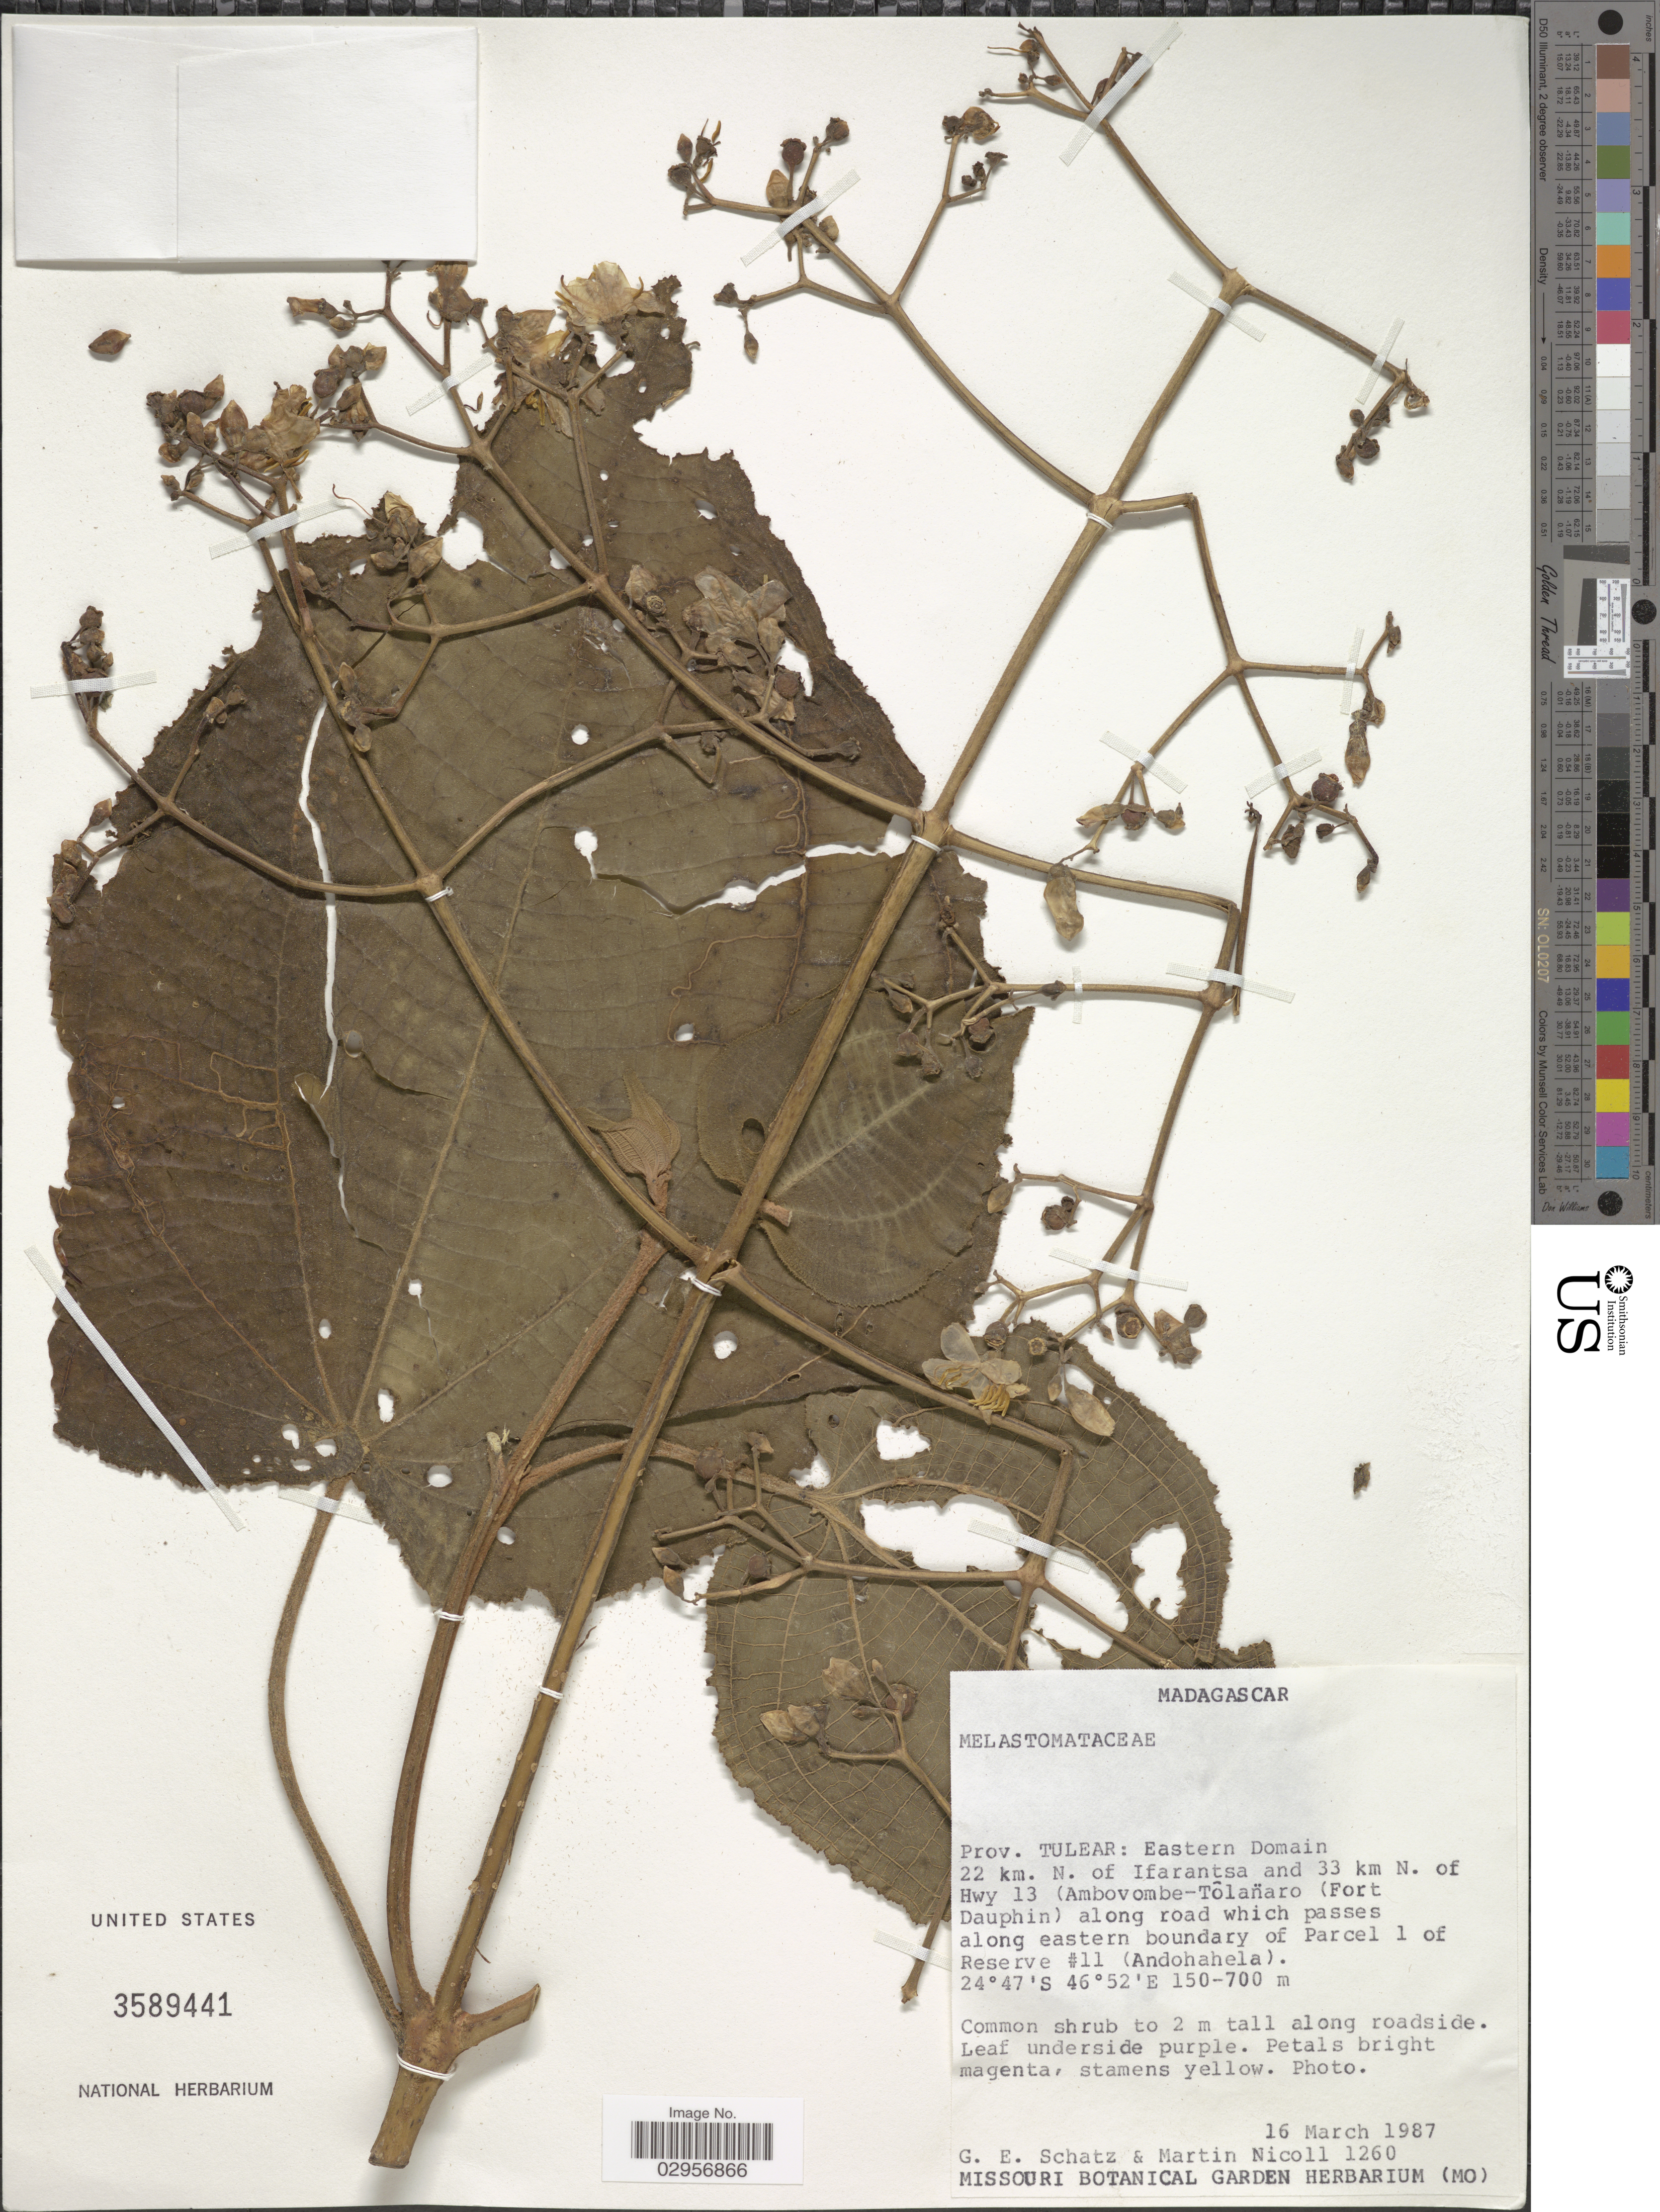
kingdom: Plantae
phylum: Tracheophyta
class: Magnoliopsida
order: Myrtales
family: Melastomataceae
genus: Gravesia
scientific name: Gravesia sp.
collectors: G. Schatz & M. Nicoll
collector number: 1260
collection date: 1987-03-16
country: Madagascar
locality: Prov. Tulear: Eastern Domain 22 km. N. of Ifarantsa and 33 km N. of Hwy 13 (Ambovombe-Tôlanäro (Fort Dauphin) along road which passes along eastern boundary of Parcel 1 of Reserve #11 (Andohahela).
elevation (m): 150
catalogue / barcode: US 3589441